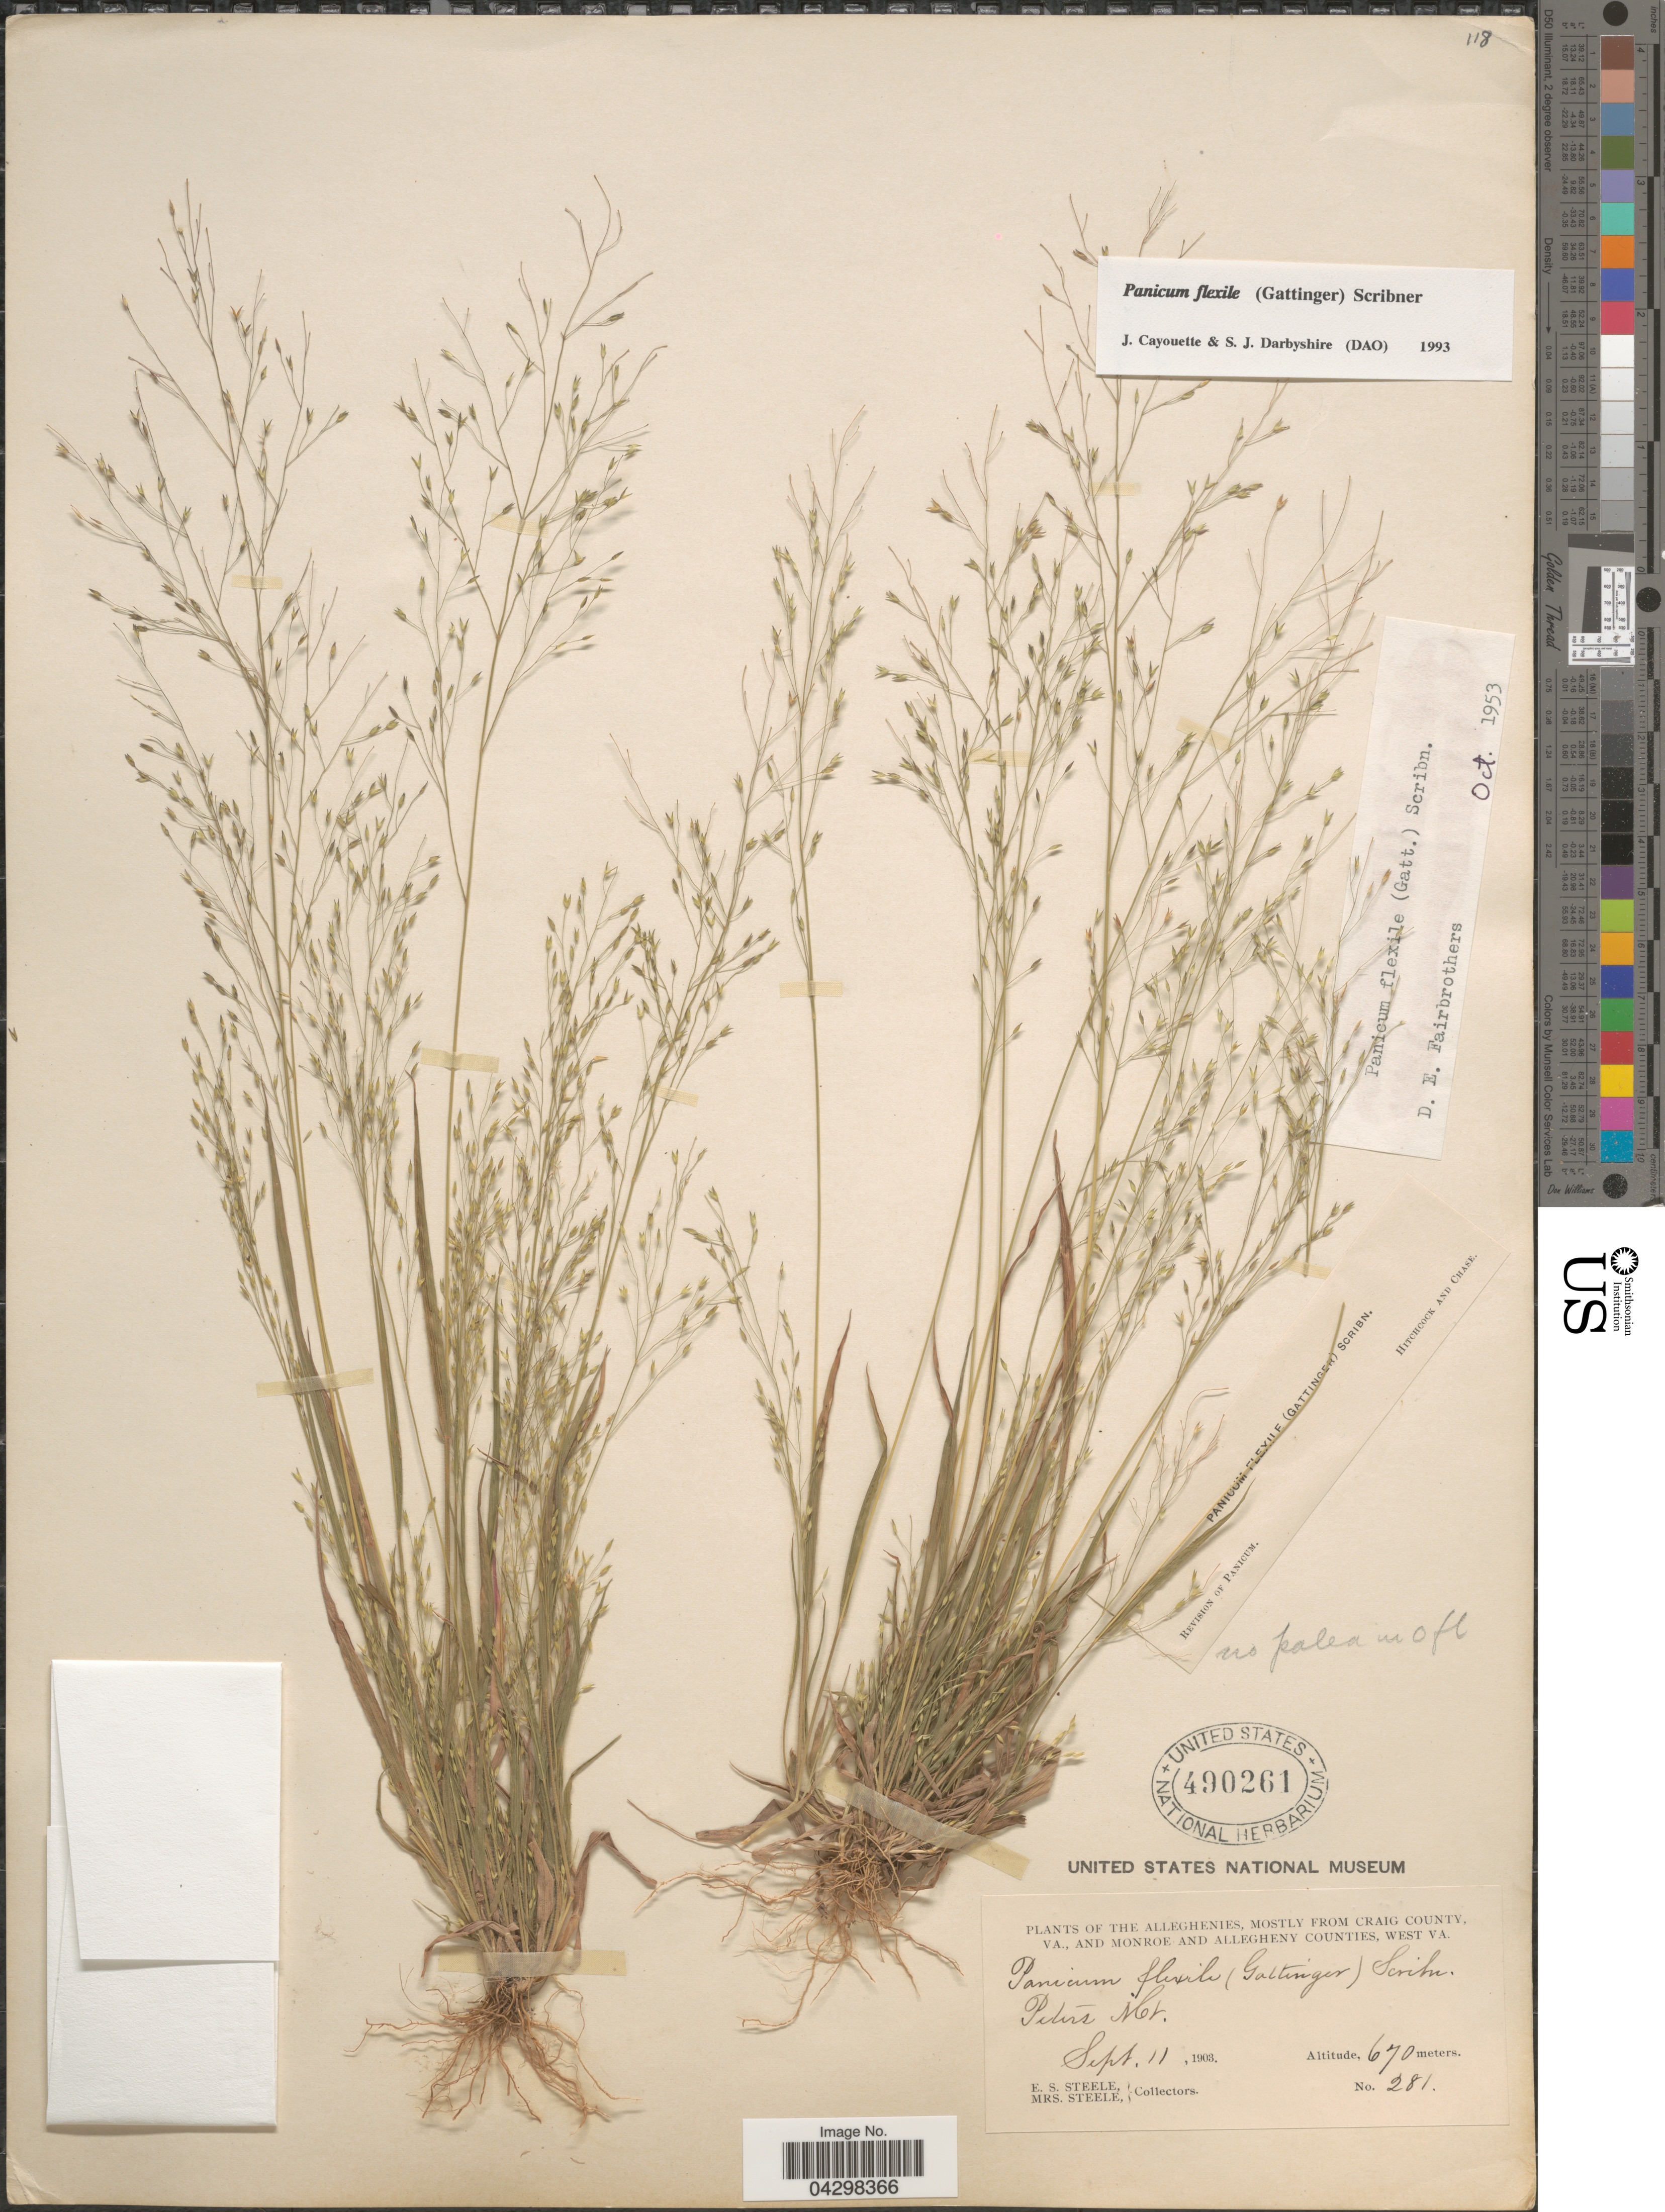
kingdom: Plantae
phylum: Tracheophyta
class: Liliopsida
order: Poales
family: Poaceae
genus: Panicum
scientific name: Panicum flexile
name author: (Gatt.) Scribn.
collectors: E. Steele & Mrs. E. S. Steele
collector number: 281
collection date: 1903-09-11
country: United States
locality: The Alleghenies, mostly from Craig County, Va., and Monroe and Allegheny Counties, West Va. Peter's Mt.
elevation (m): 670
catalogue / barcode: US 490261